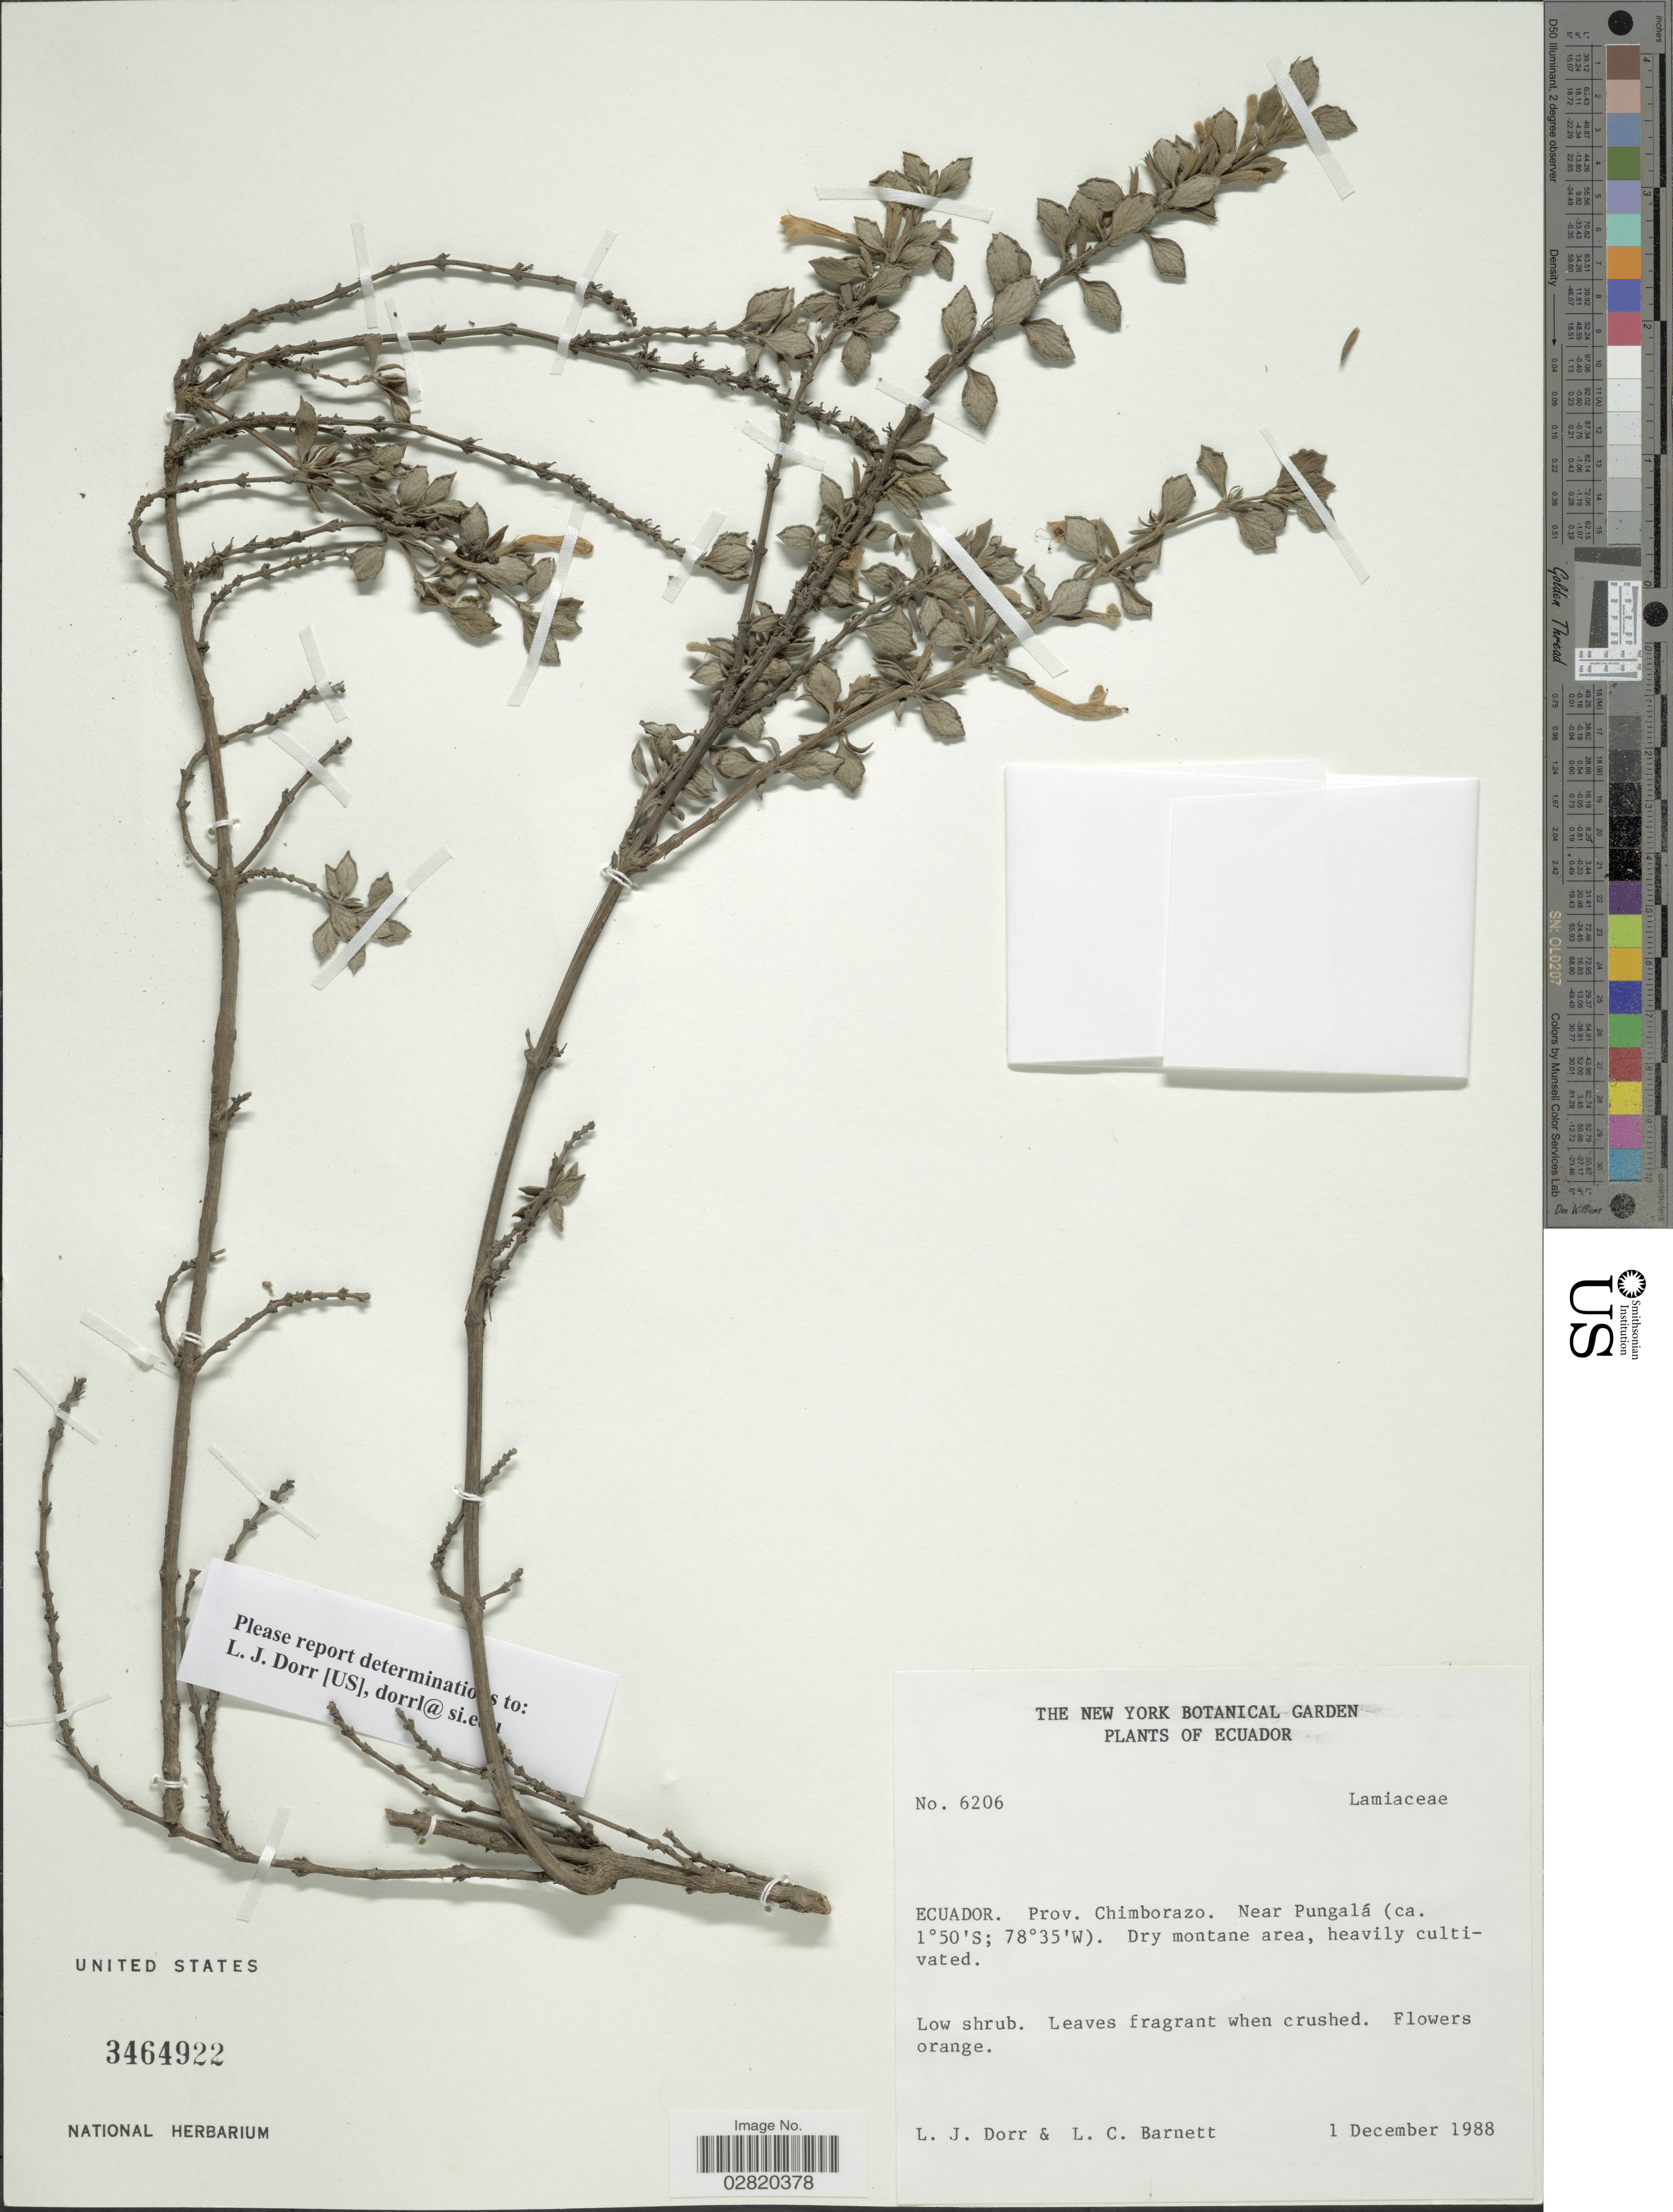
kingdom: Plantae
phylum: Tracheophyta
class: Magnoliopsida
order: Lamiales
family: Lamiaceae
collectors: L. J. Dorr & L. C. Barnett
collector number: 6206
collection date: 1988-12-01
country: Ecuador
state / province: Chimborazo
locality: Near Pungalá.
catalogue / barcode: US 3464922